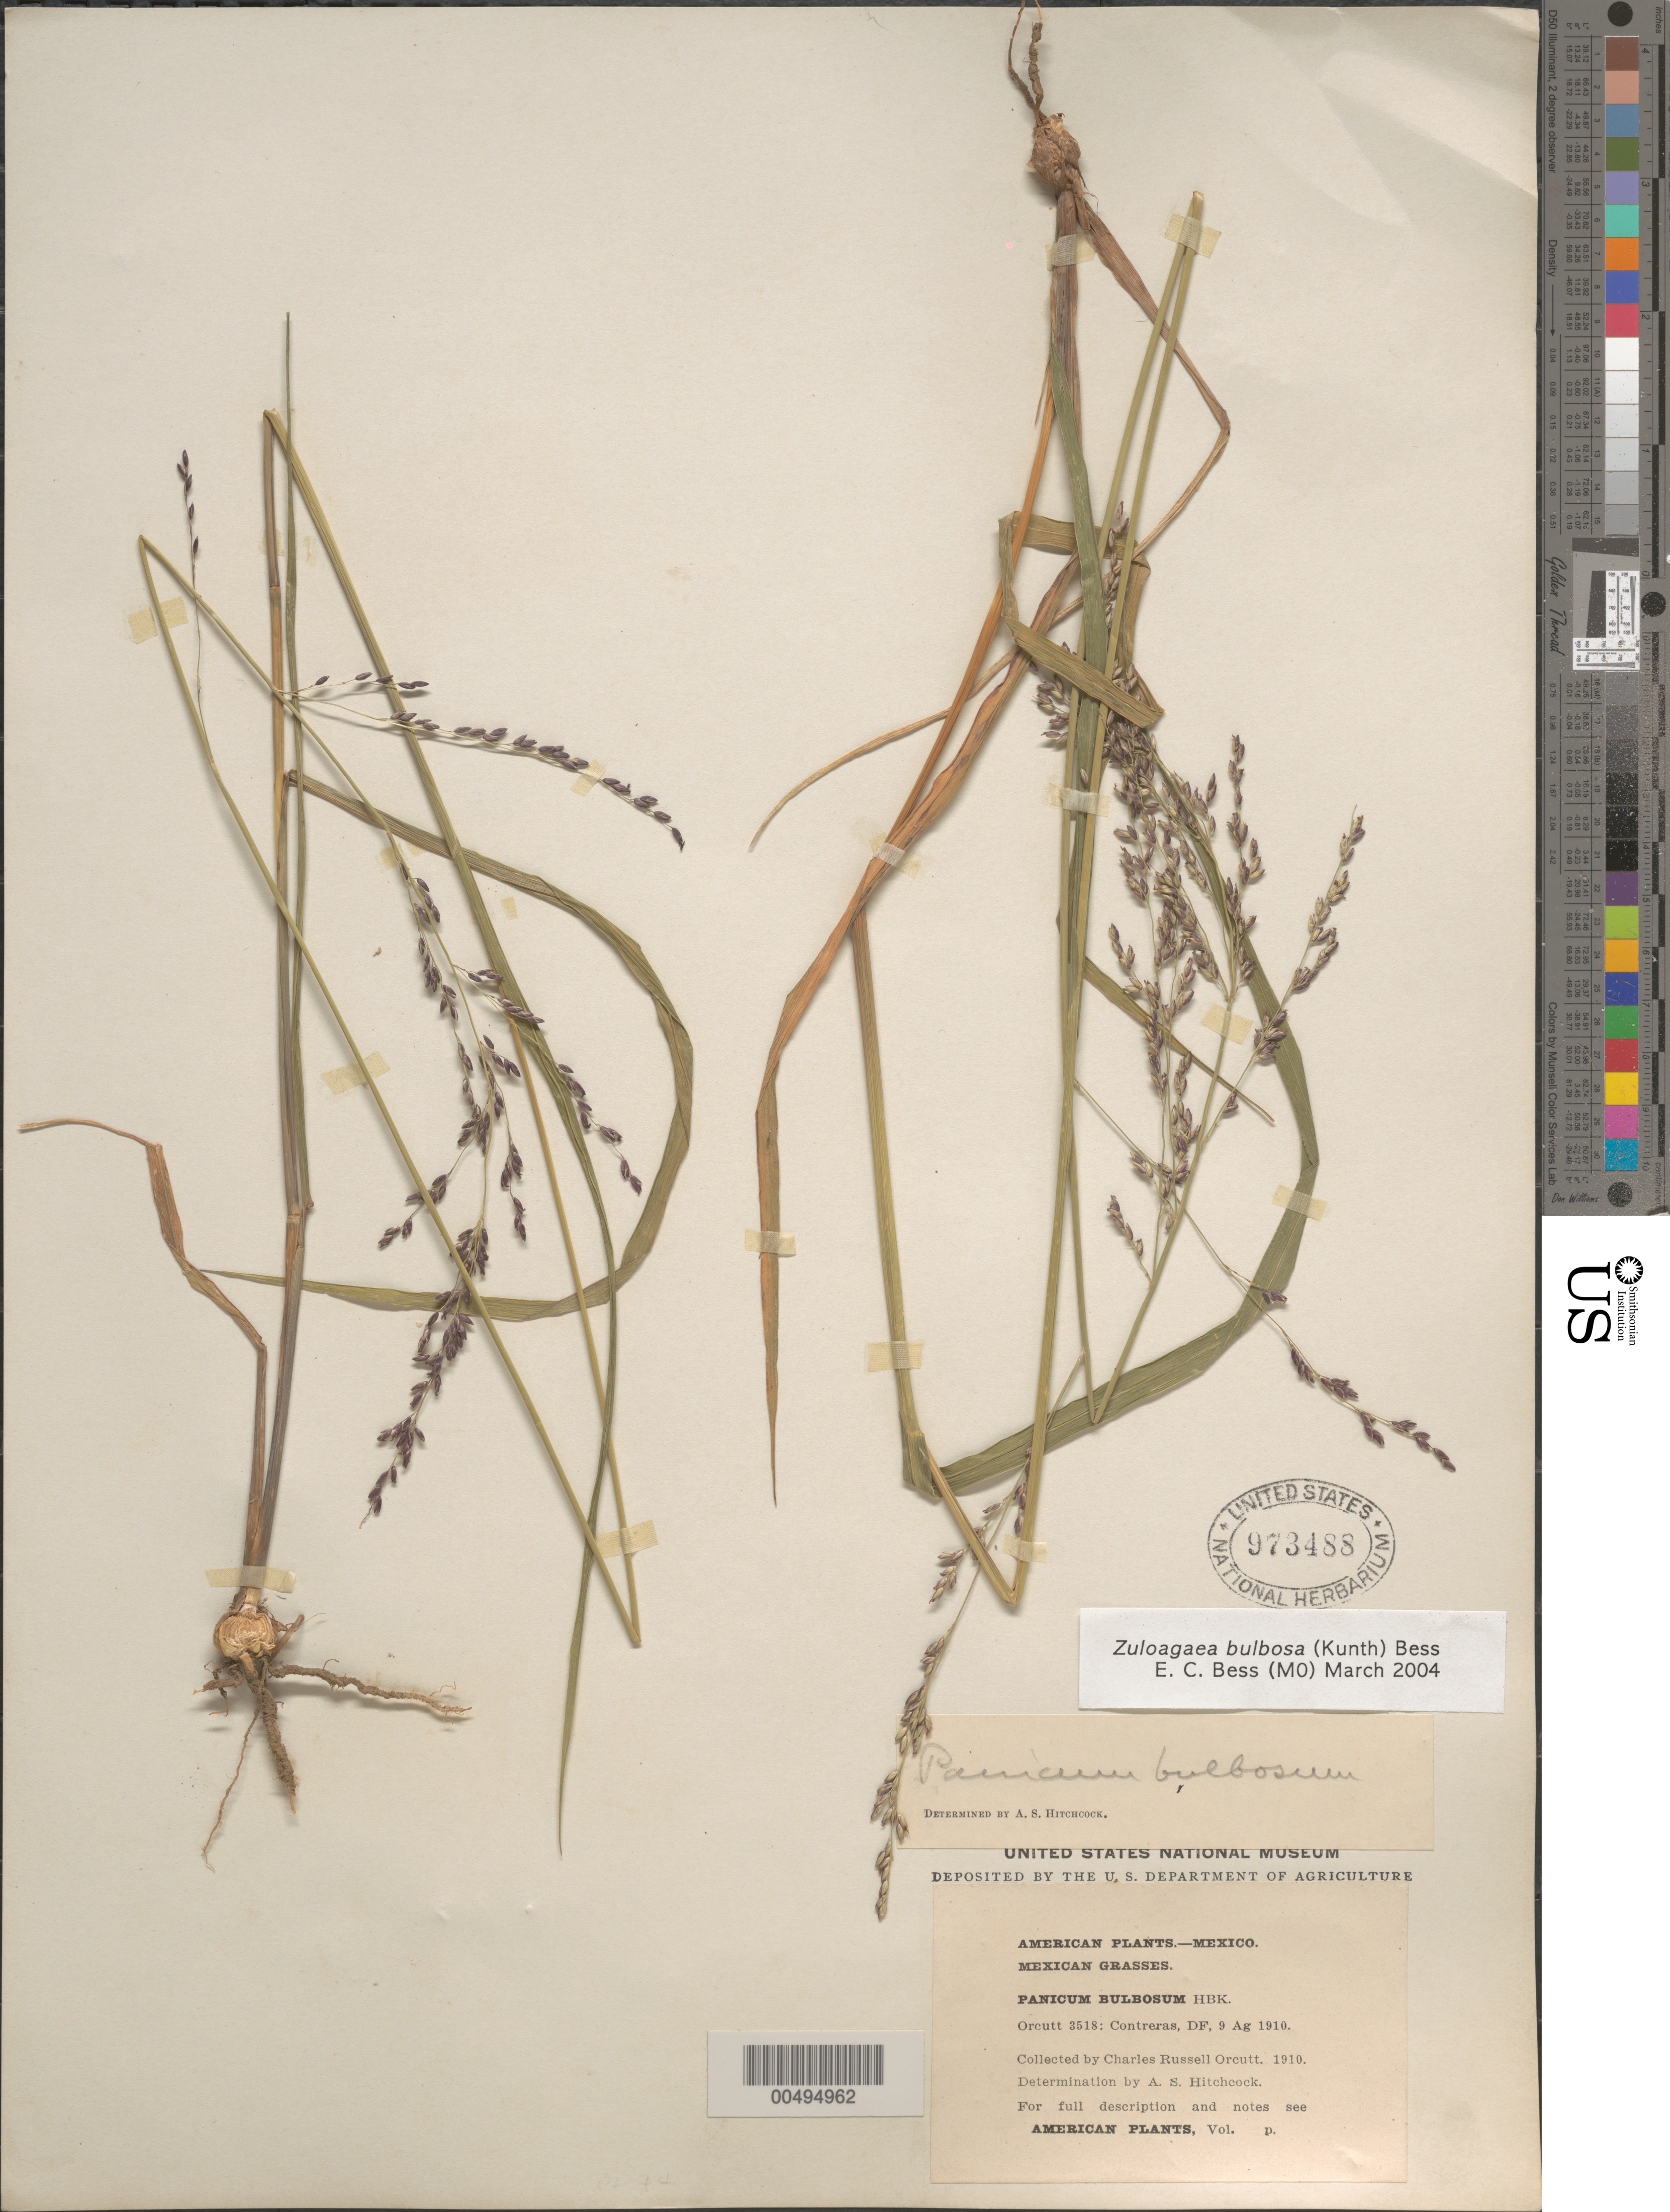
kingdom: Plantae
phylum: Tracheophyta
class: Liliopsida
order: Poales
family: Poaceae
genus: Panicum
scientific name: Panicum bulbosum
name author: Kunth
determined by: Hitchcock, Albert S.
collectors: C. R. Orcutt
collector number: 3518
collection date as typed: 9 Aug 1910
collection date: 1910-08-09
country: Mexico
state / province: Distrito Federal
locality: Contreras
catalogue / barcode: US 973488